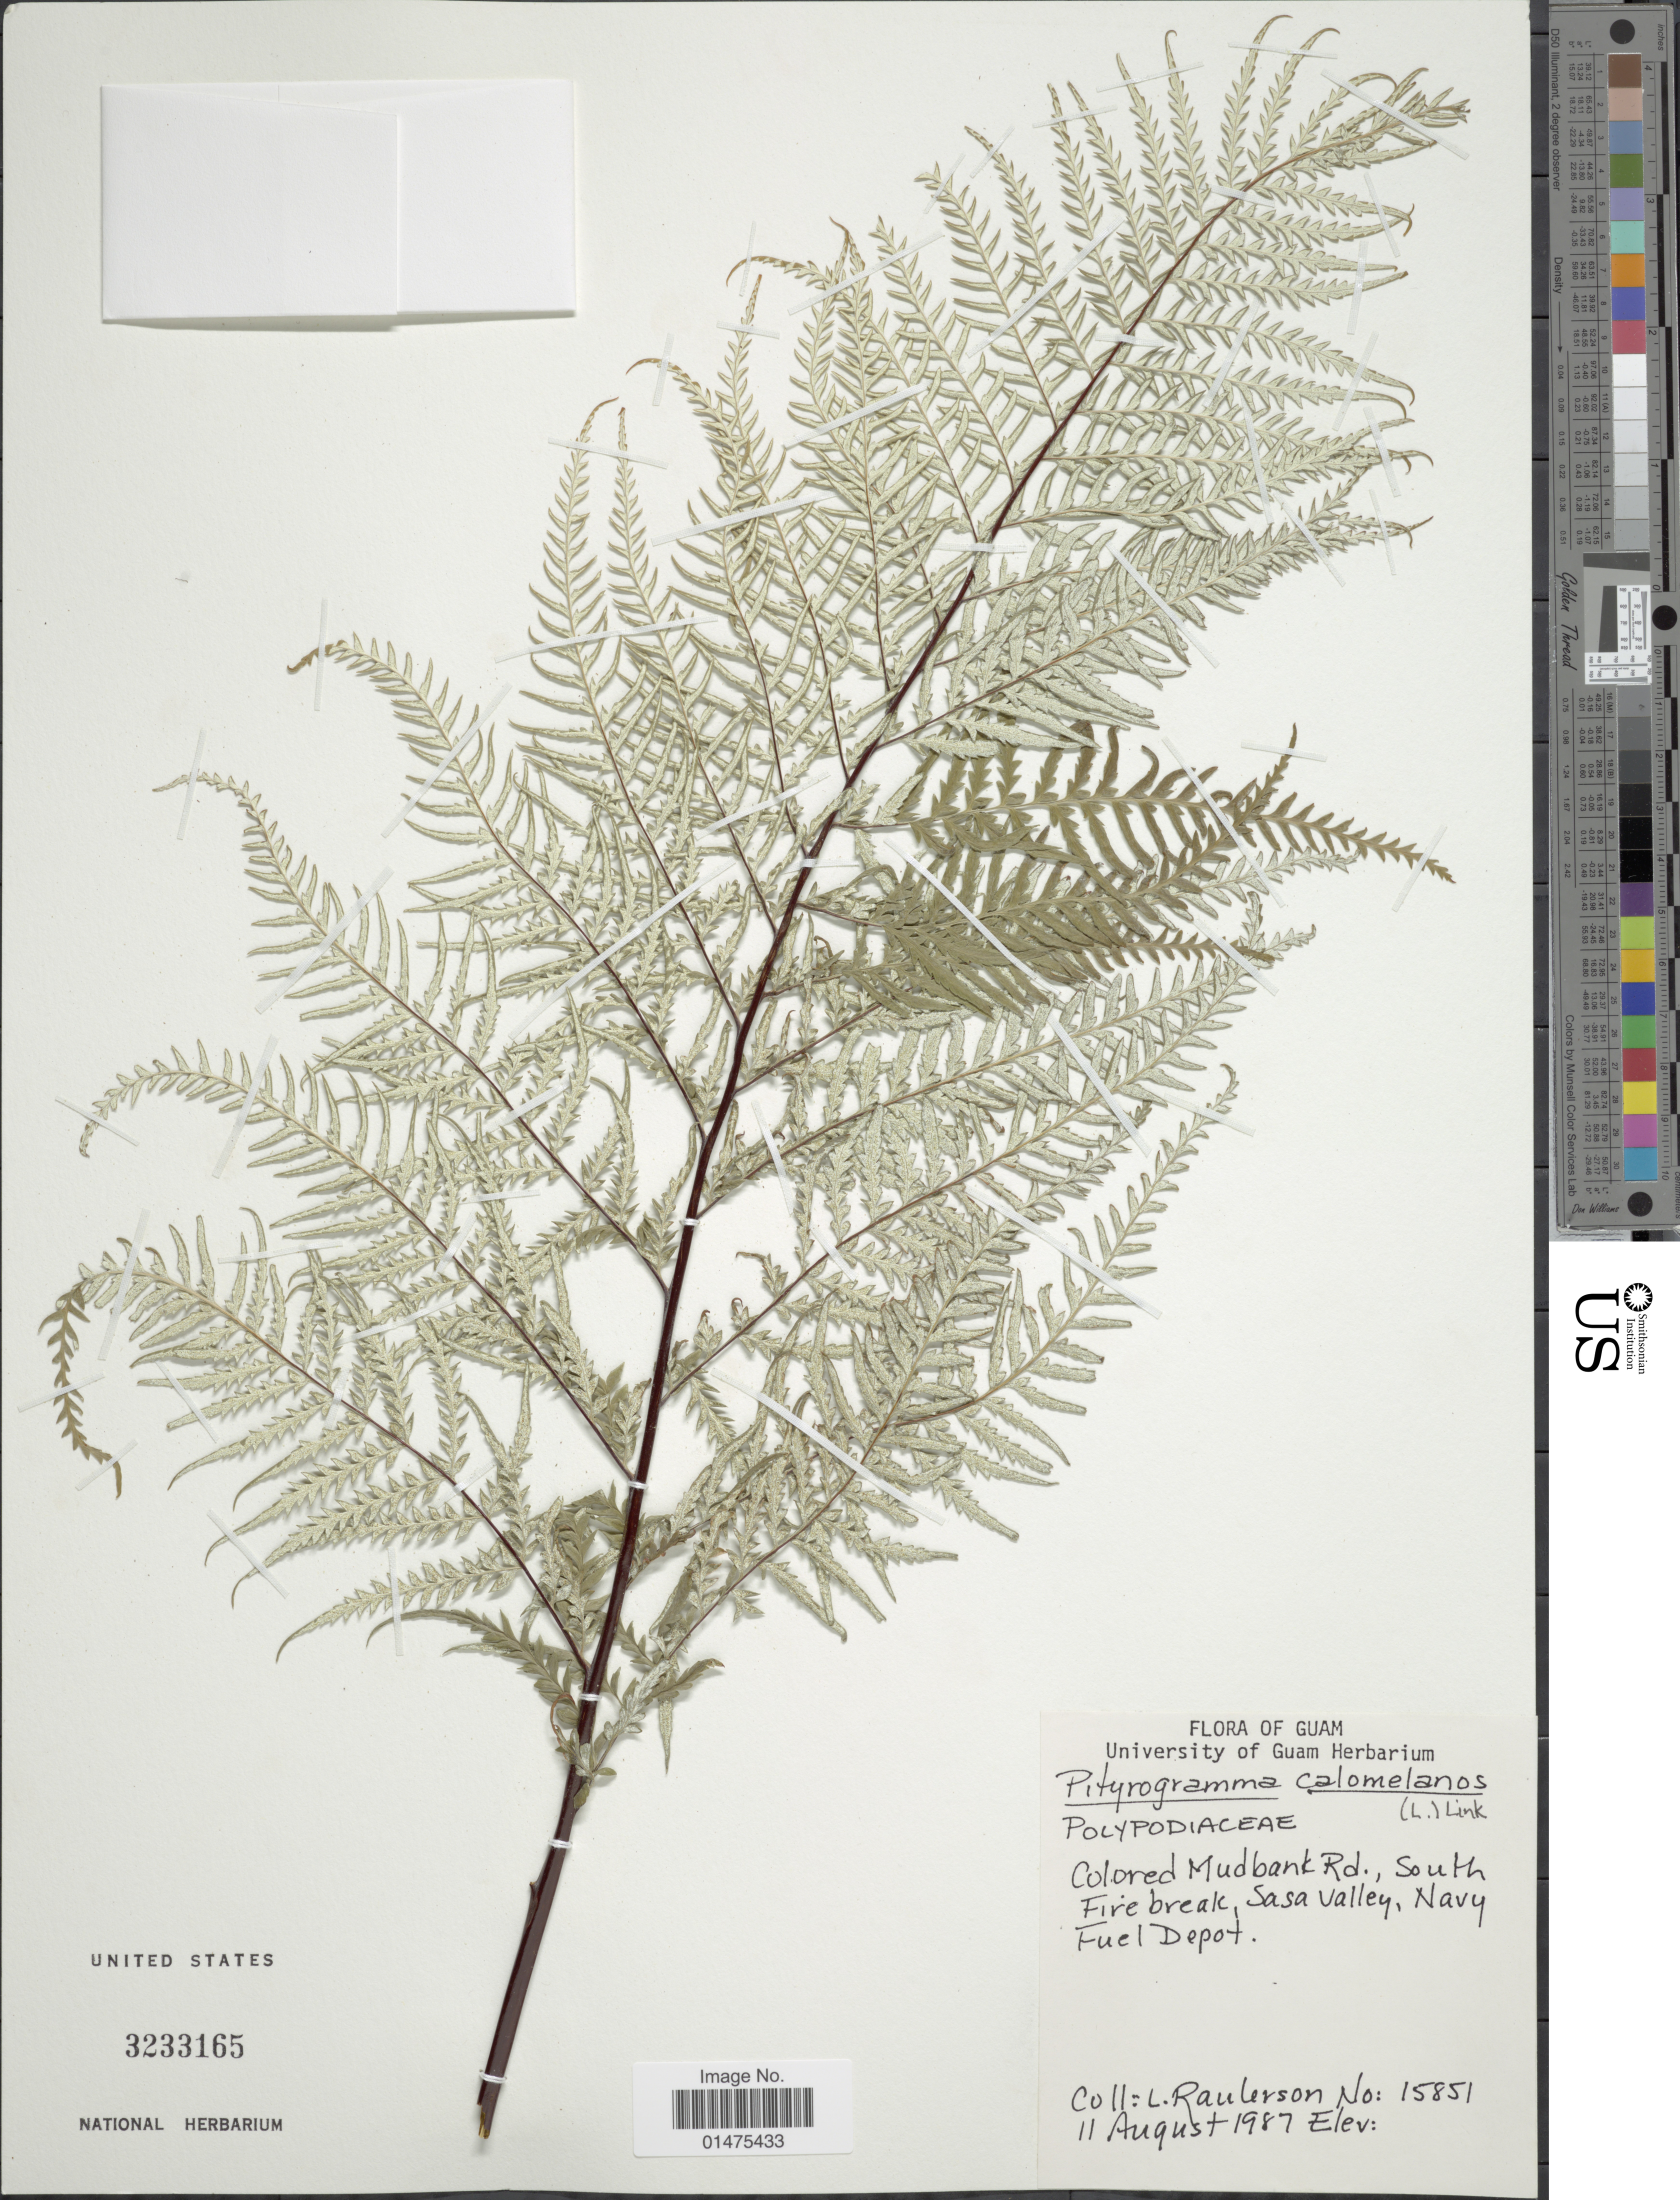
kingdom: Plantae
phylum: Tracheophyta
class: Polypodiopsida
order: Polypodiales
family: Pteridaceae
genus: Pityrogramma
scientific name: Pityrogramma calomelanos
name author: (L.) Link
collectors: Raulerson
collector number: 15851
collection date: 1987-08-11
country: Guam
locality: Mudbank Rd., South Fire break, Sasa Valley, Navy Fuel Depot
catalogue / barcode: US 3233165